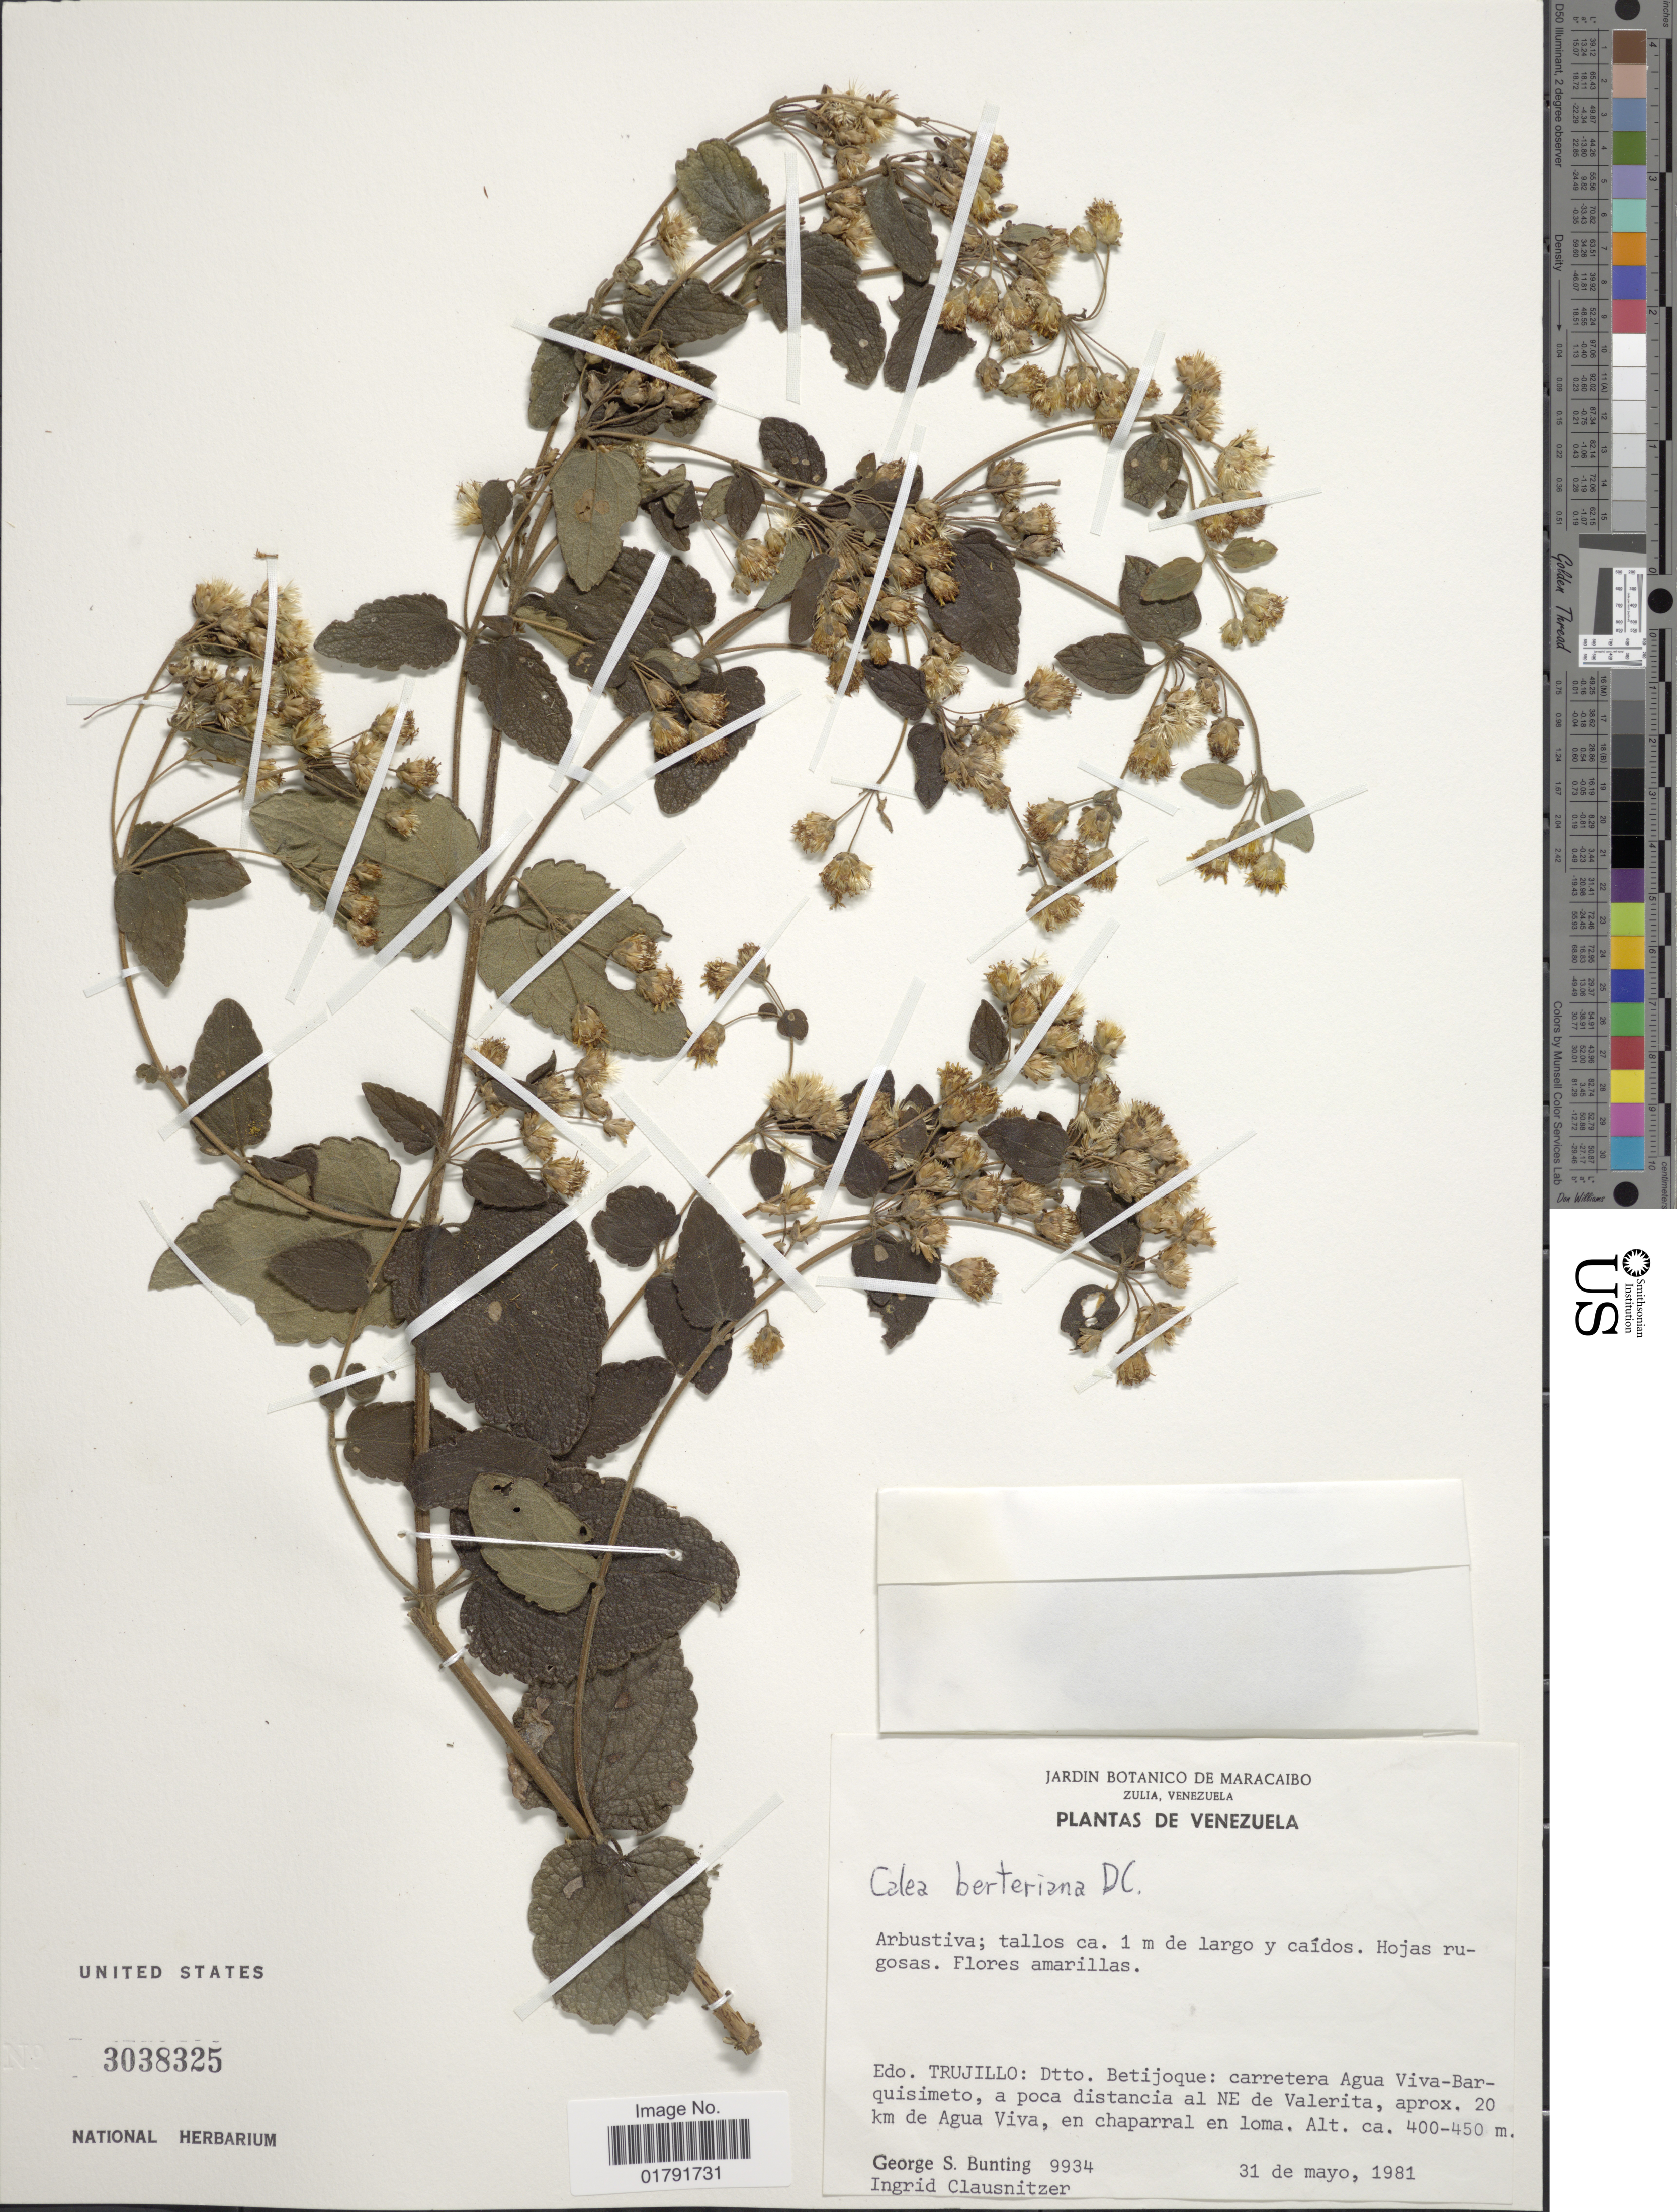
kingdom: Plantae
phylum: Tracheophyta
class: Magnoliopsida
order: Asterales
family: Asteraceae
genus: Calea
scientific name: Calea berteriana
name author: DC.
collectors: G. S. Bunting & I. Clausnitzer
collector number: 9934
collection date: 1981-05-31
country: Venezuela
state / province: Trujillo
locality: Dtto. Betijoque: carretera Agua Viva-Barquisimeto, a poca distancia al NE de Valerita, aprox. 20 km de Agua Viva, en chaparral en loma.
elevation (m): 400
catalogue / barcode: US 3038325